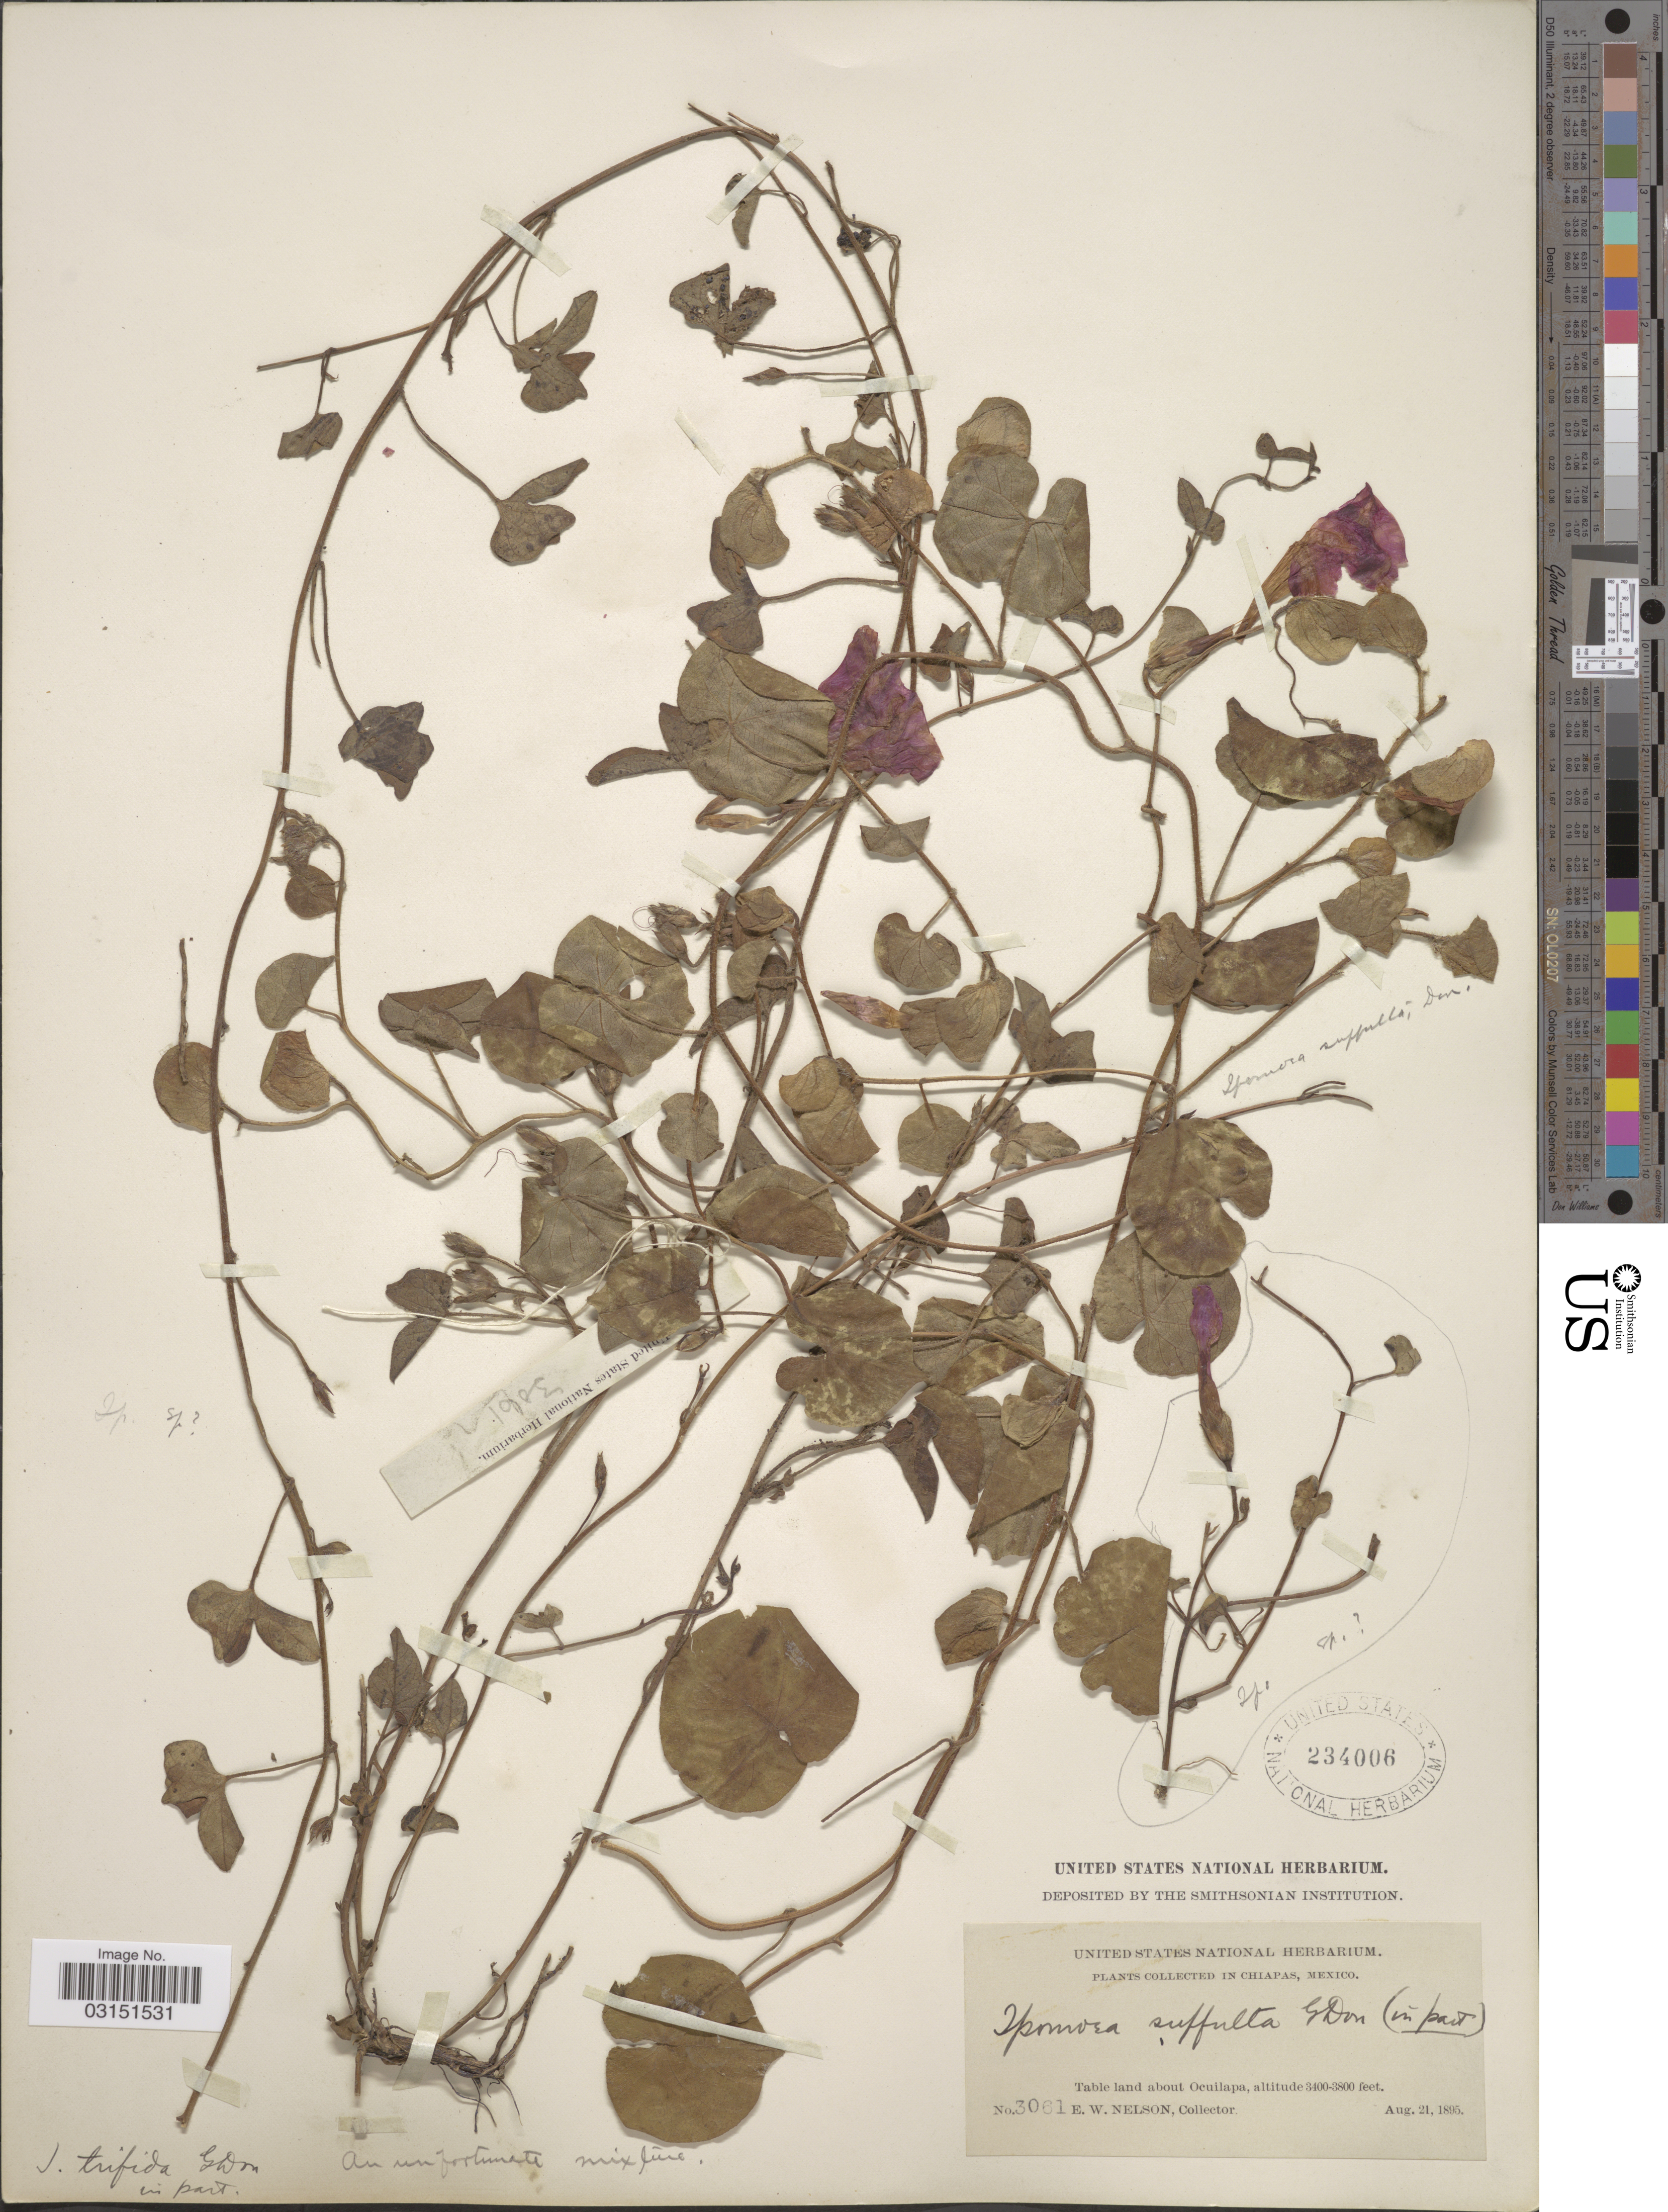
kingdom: Plantae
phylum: Tracheophyta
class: Magnoliopsida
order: Solanales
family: Convolvulaceae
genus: Ipomoea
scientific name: Ipomoea suffulta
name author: (Kunth) G. Don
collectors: E. W. Nelson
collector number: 3061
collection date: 1895-08-21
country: Mexico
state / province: Chiapas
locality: Table land about Ocuilapa.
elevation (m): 1036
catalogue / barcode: US 234006